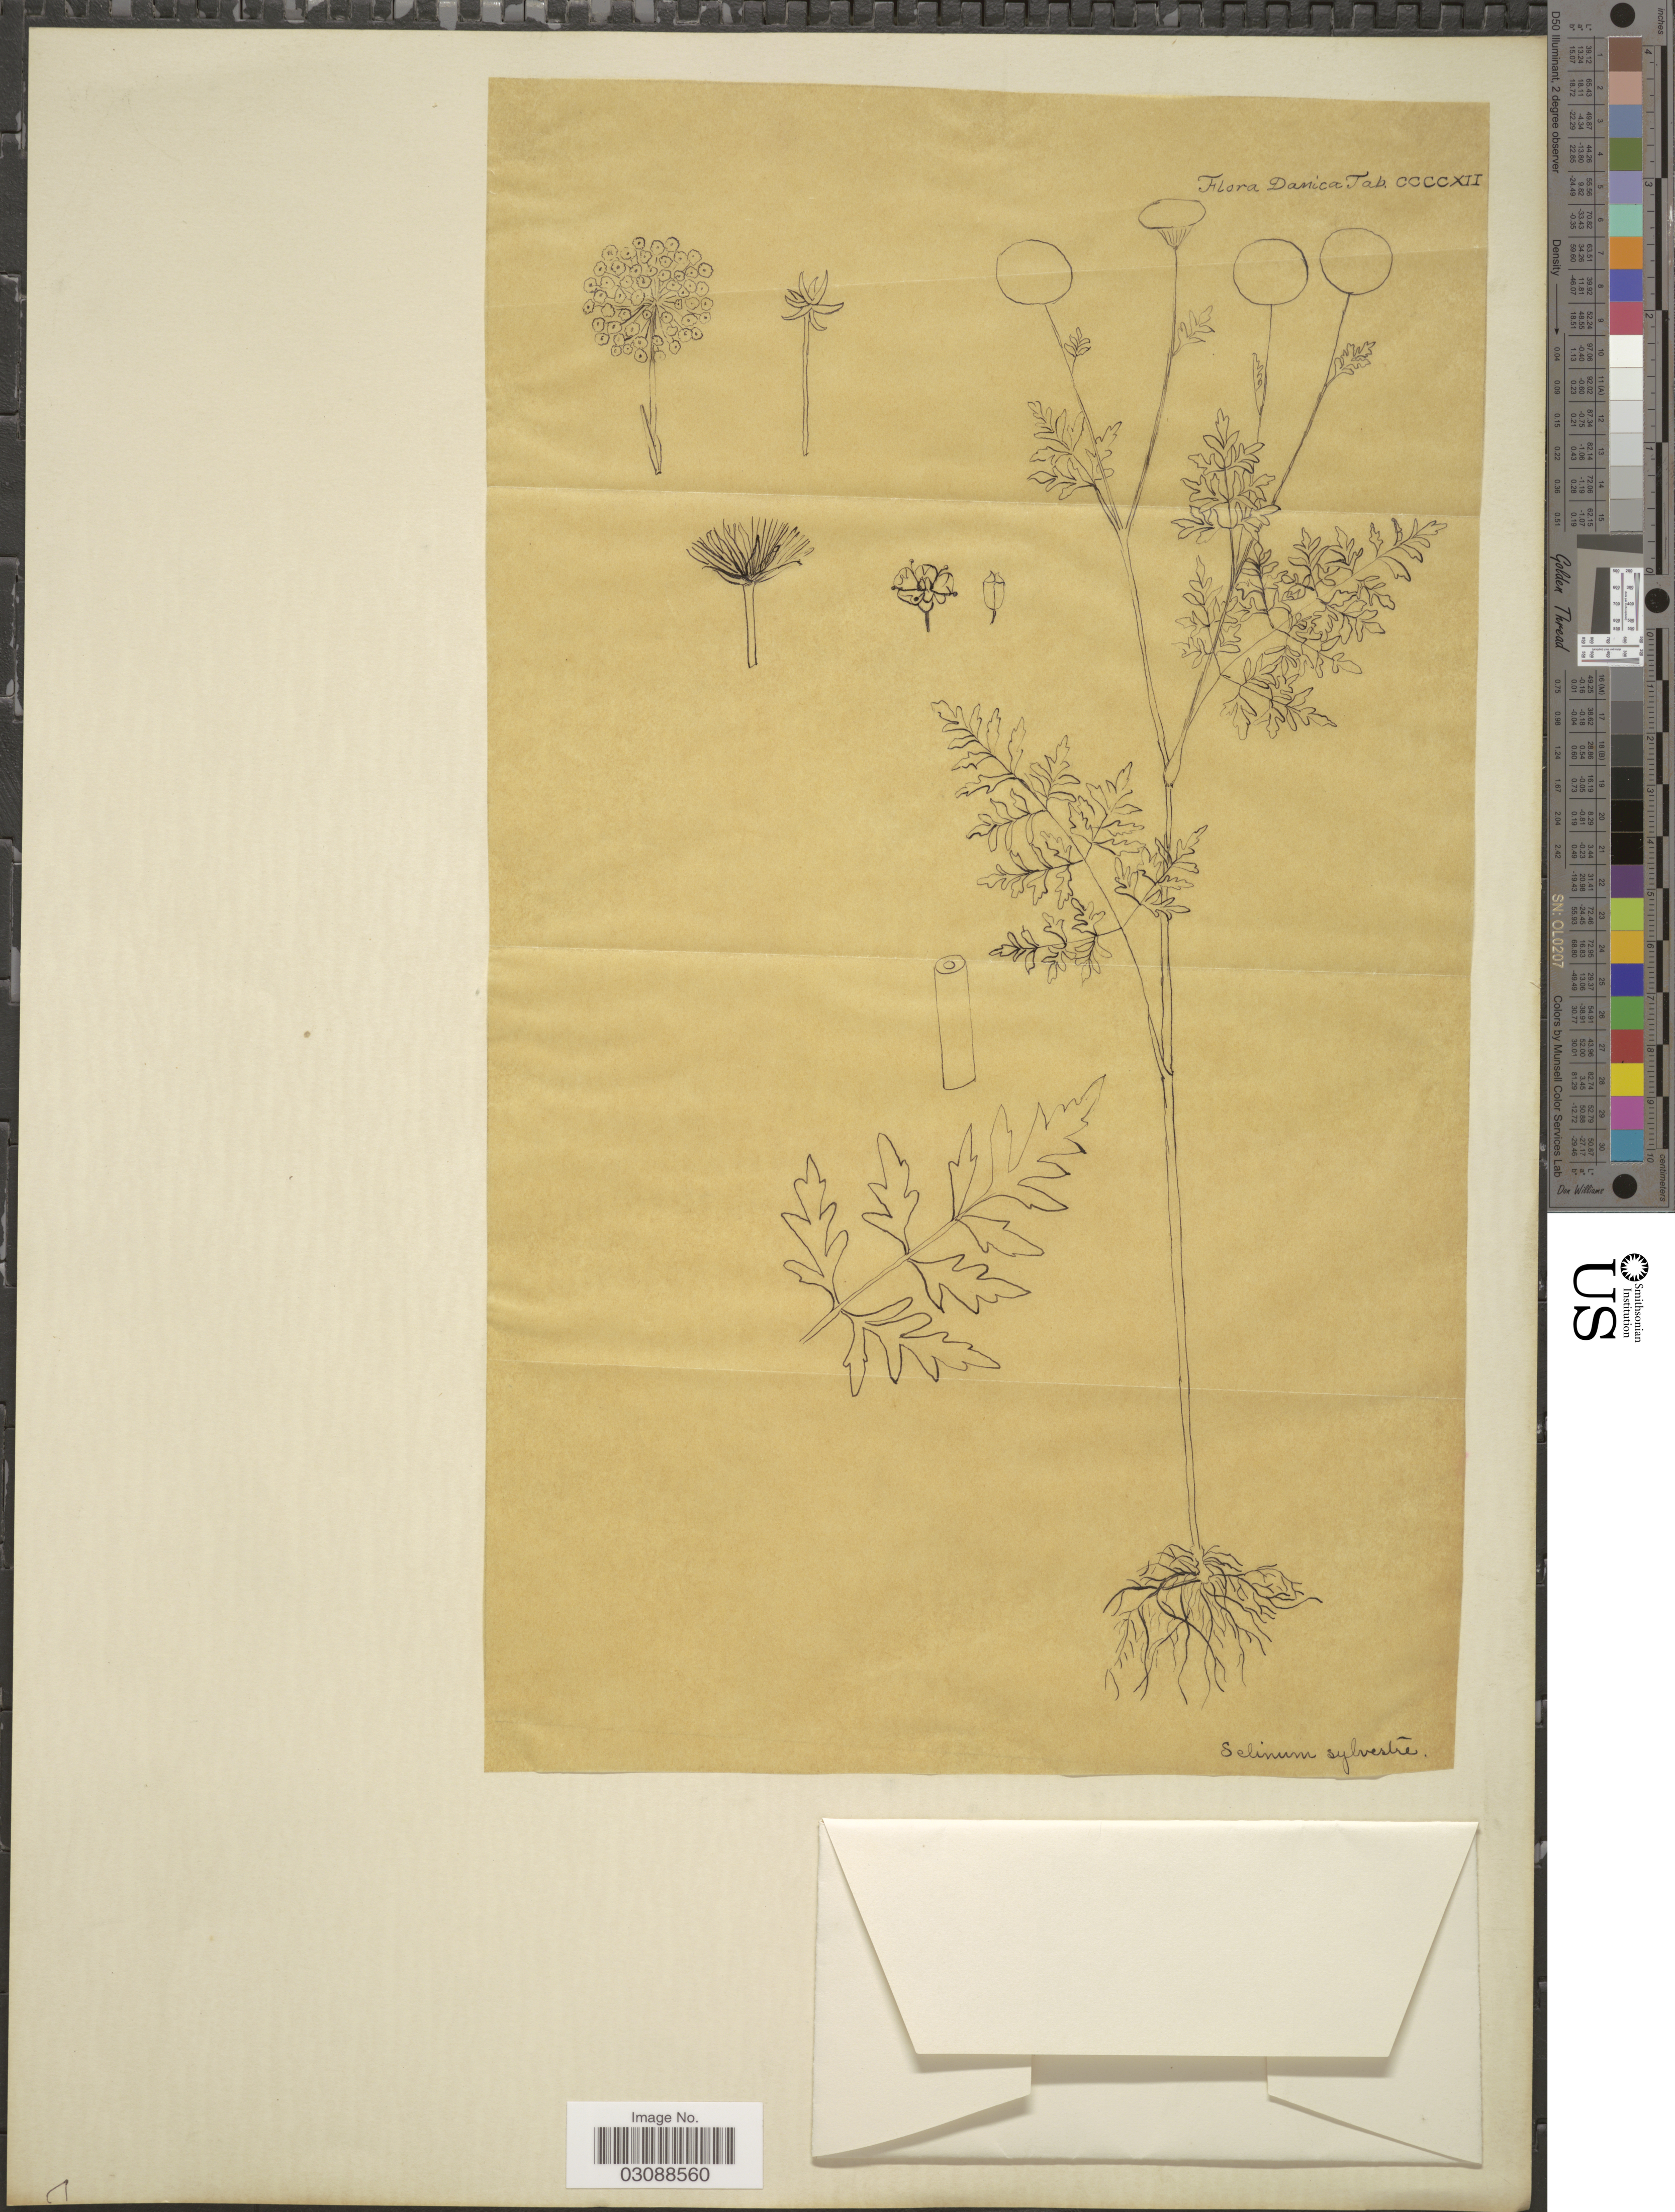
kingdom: Plantae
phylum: Tracheophyta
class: Magnoliopsida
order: Apiales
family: Apiaceae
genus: Selinum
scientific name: Selinum sylvestre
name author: L.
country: Denmark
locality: Danica.